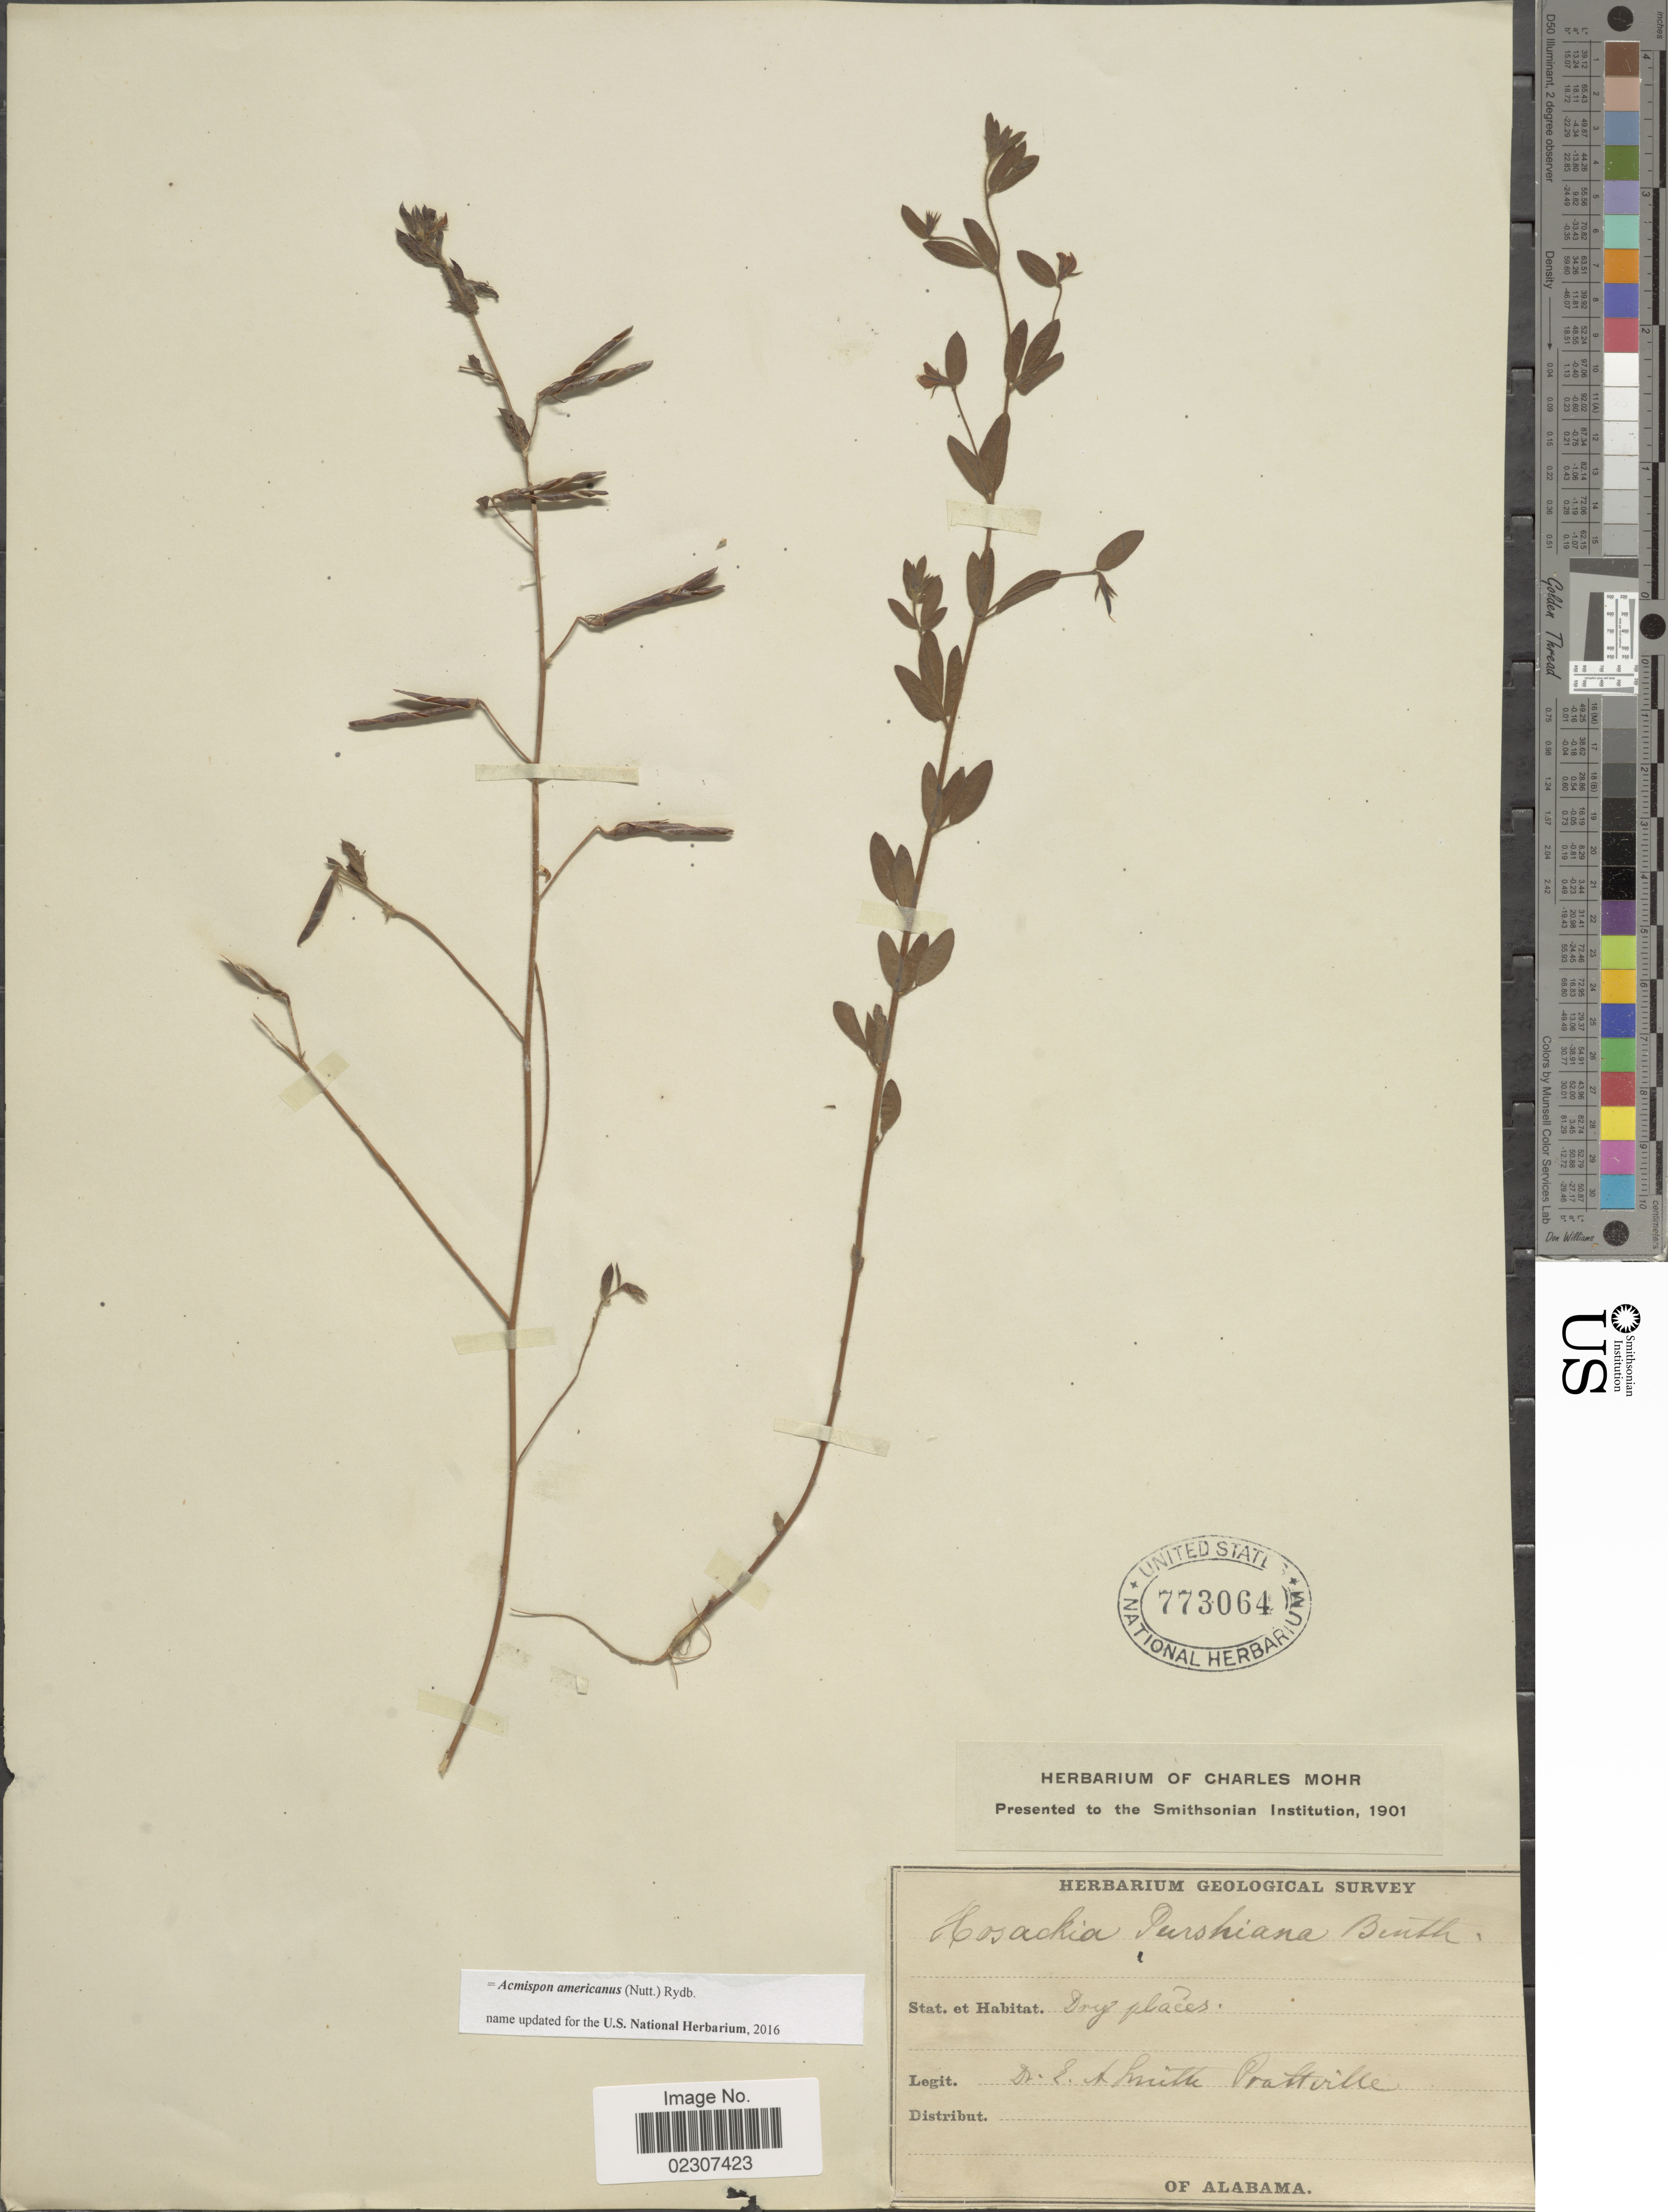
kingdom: Plantae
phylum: Tracheophyta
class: Magnoliopsida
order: Fabales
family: Fabaceae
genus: Acmispon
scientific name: Acmispon americanus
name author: (Nutt.) Rydb.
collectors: E. A. Smith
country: United States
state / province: Alabama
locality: Prattville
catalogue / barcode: US 773064